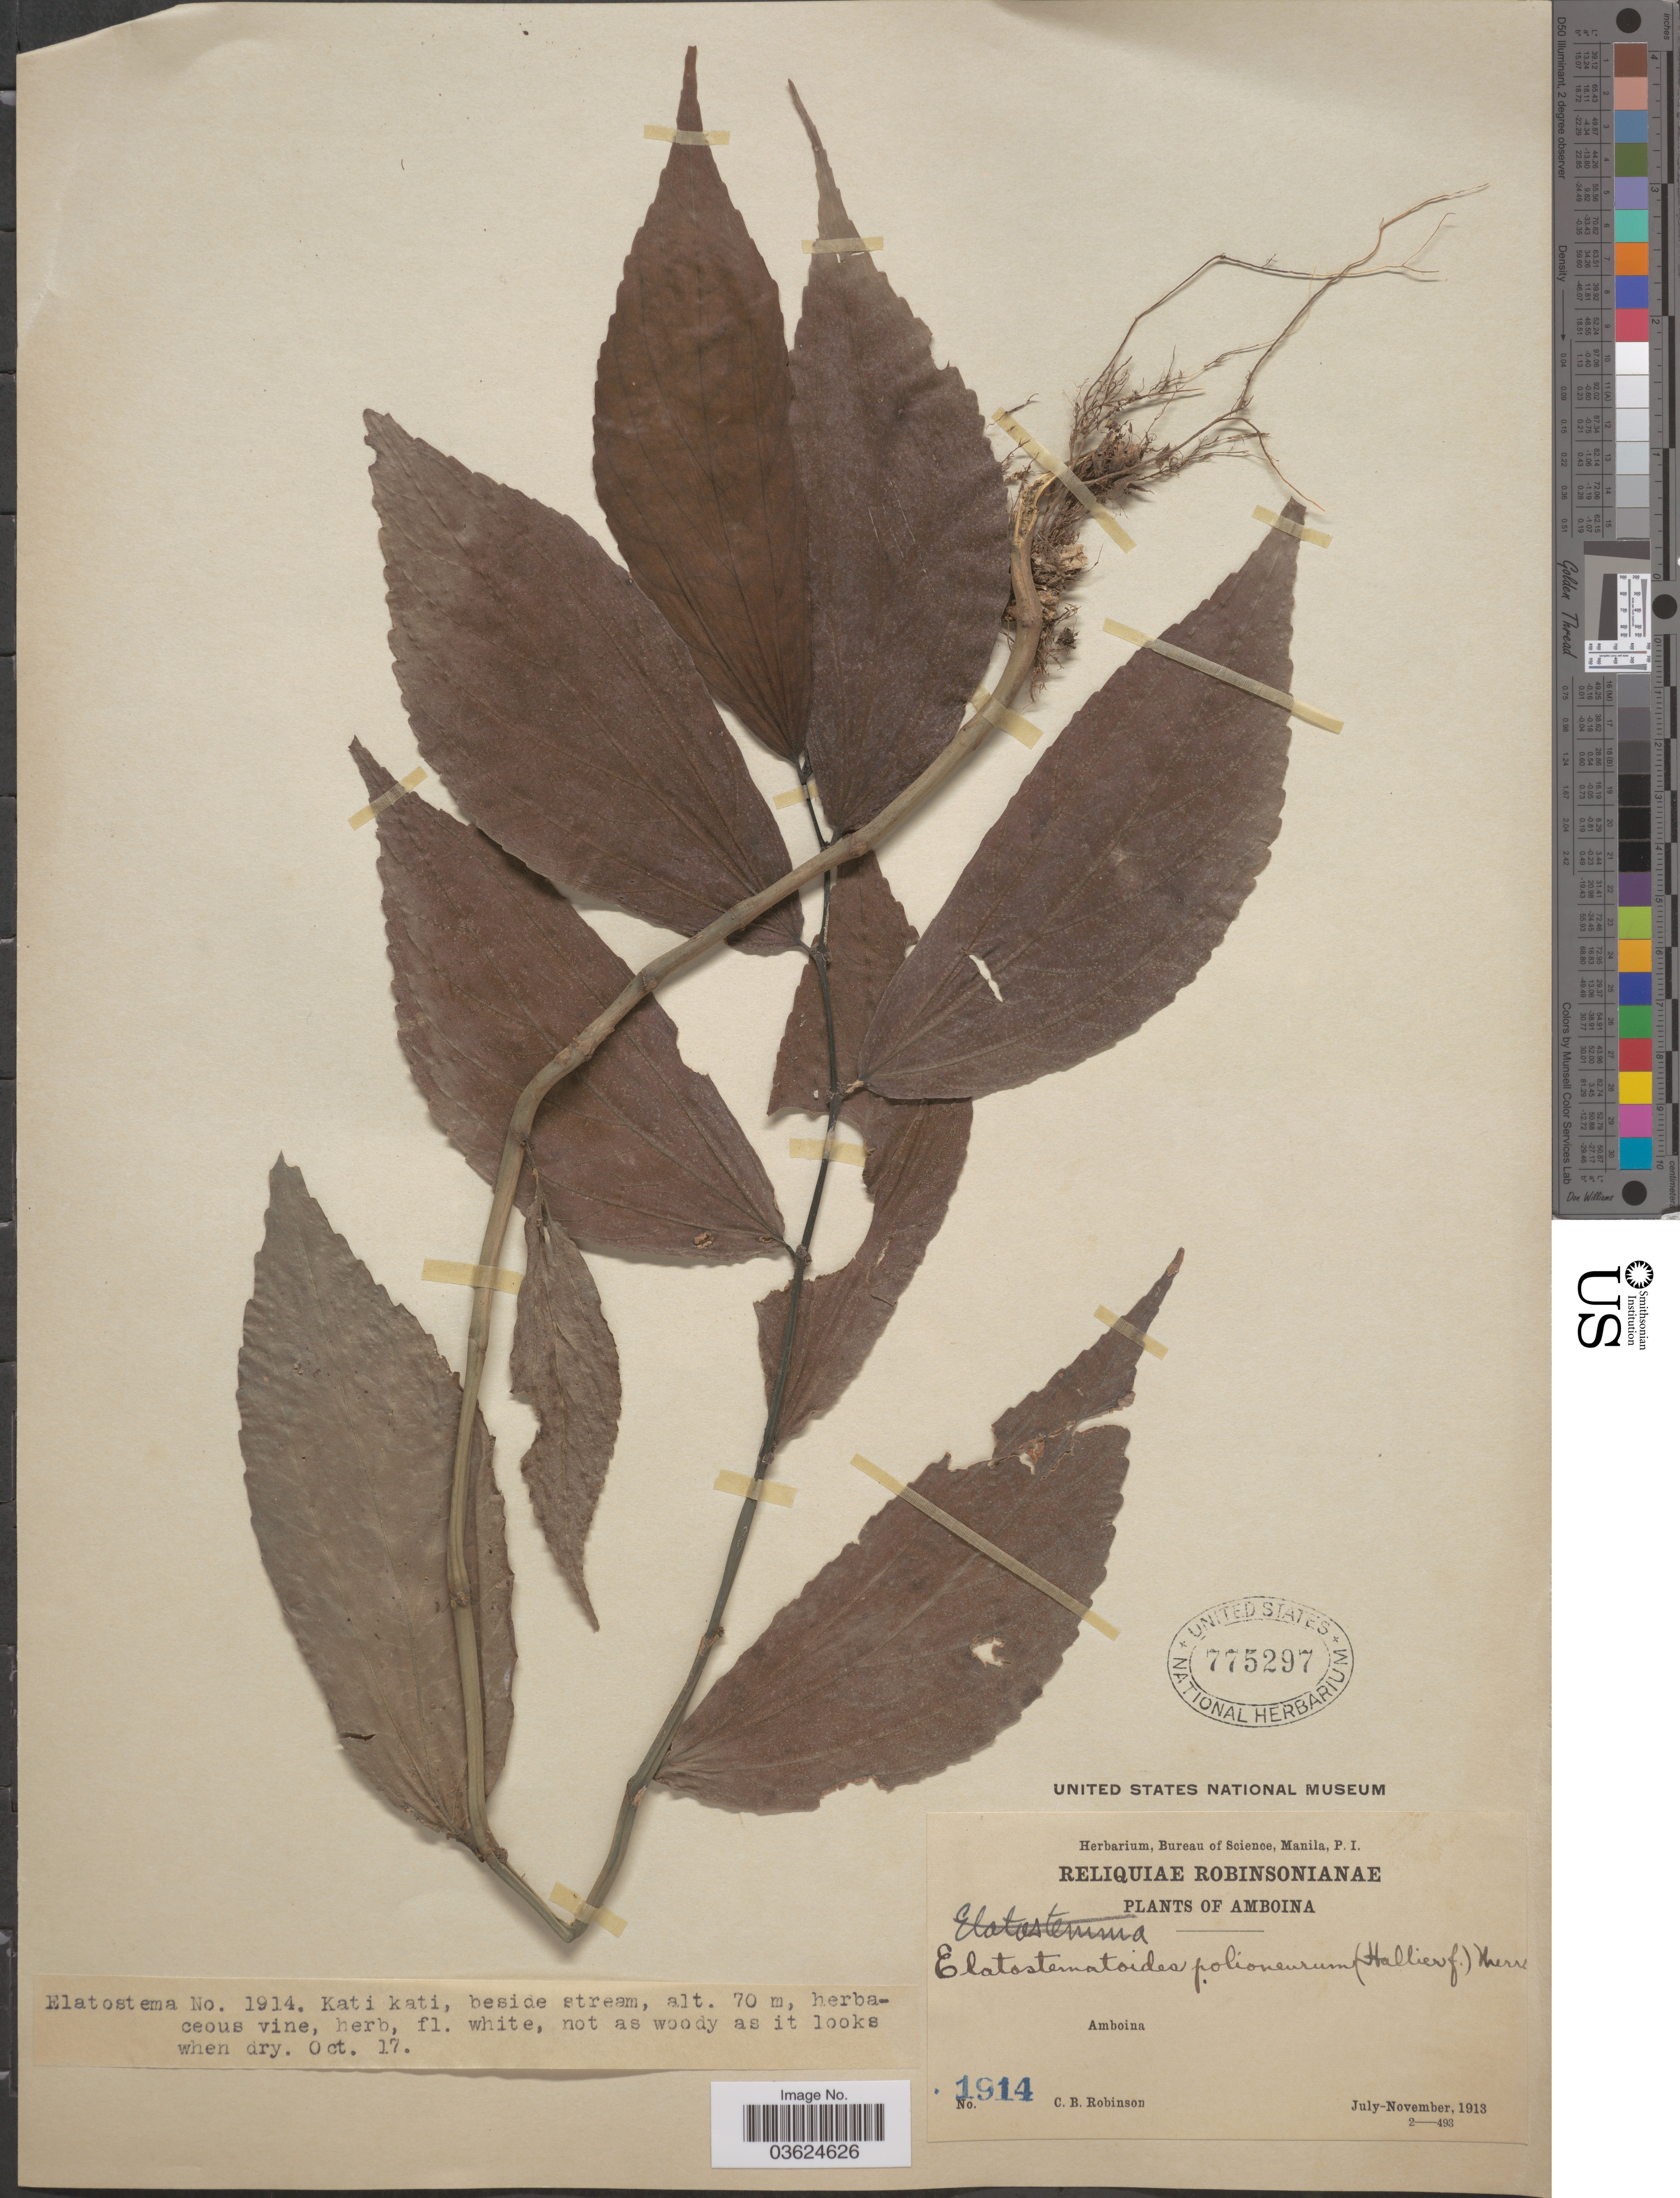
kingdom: Plantae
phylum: Tracheophyta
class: Magnoliopsida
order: Rosales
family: Urticaceae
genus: Elatostematoides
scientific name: Elatostematoides polioneurum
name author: (Hallier f.) Merr.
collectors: C. Robinson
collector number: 1914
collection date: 1913-10-17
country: Indonesia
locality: Amboina, Kati kati, beside stream.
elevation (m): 70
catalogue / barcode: US 775297